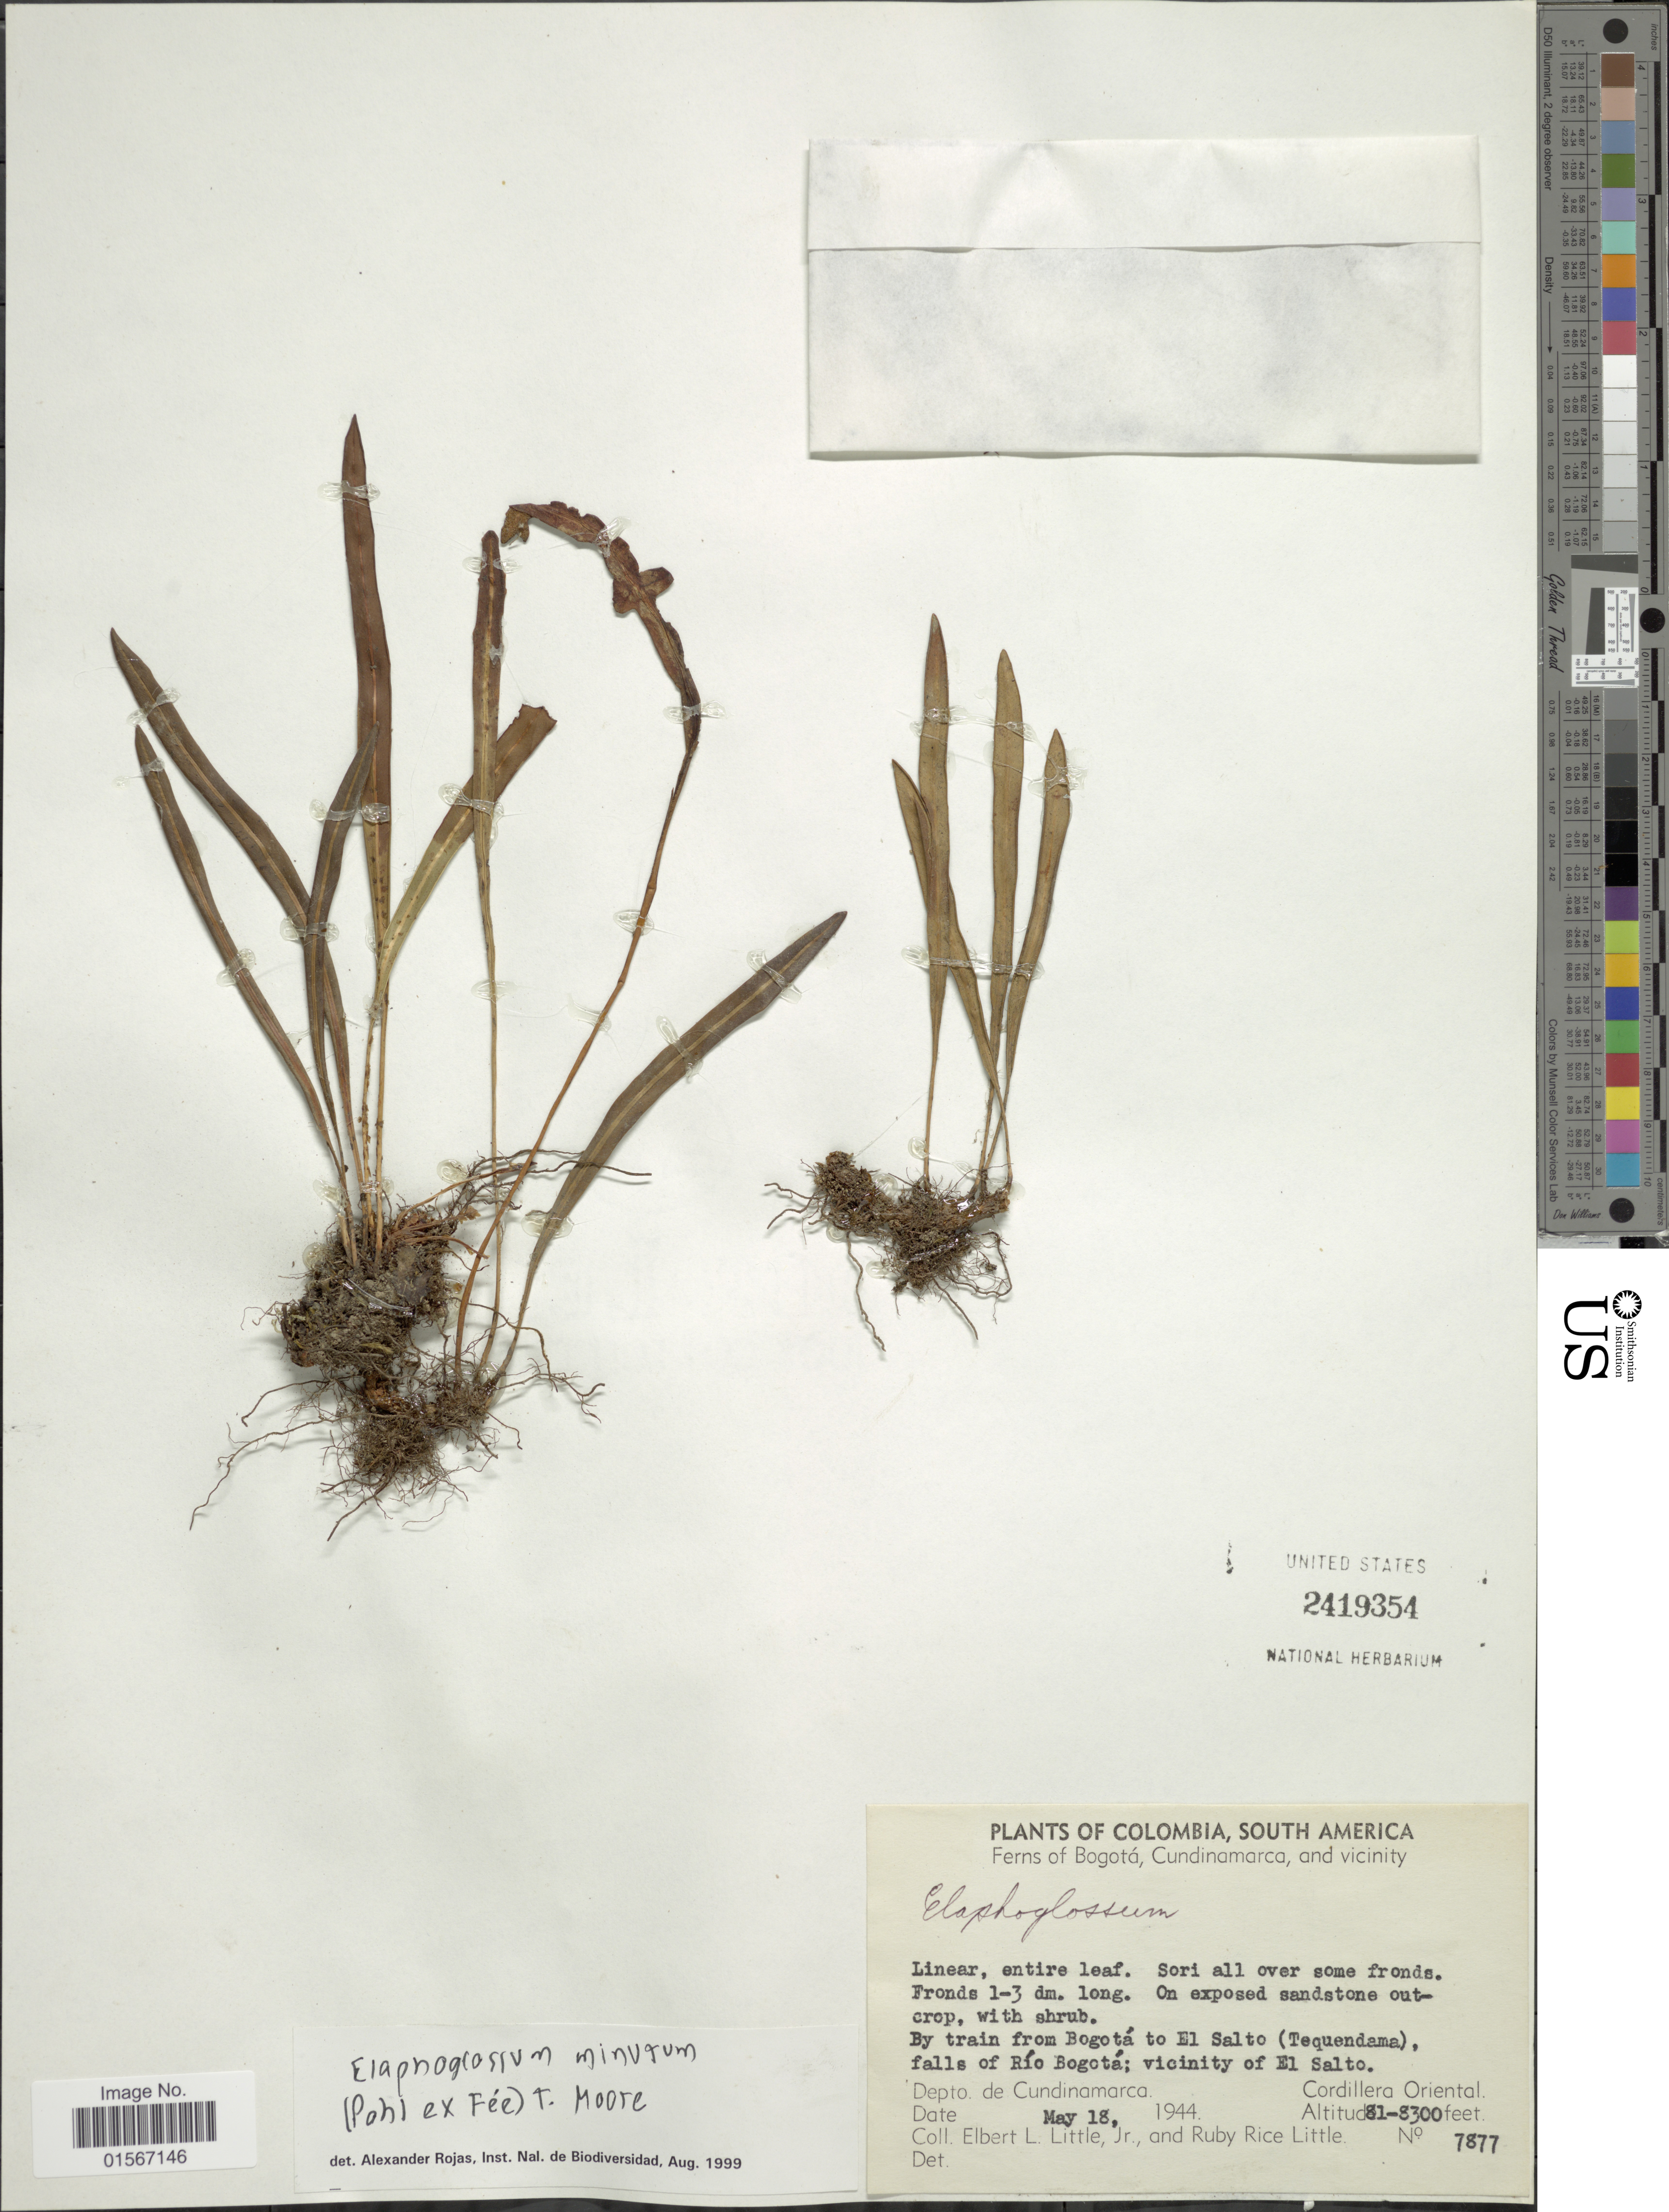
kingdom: Plantae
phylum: Tracheophyta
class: Polypodiopsida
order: Polypodiales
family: Dryopteridaceae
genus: Elaphoglossum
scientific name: Elaphoglossum minutum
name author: (Pohl ex Fée) T. Moore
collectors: E. L. Little & R. R. Little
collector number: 7877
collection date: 1944-05-18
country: Colombia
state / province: Cundinamarca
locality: Colombia, South America, Cundinamarca, and vicinity, Depto. de Cundinamarca, Cordillera Oriental, by train from Bogotá to El Salto (Tequendama), falls of Río Bogotá: vicinity of El Salto.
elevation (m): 2469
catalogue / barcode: US 2419354